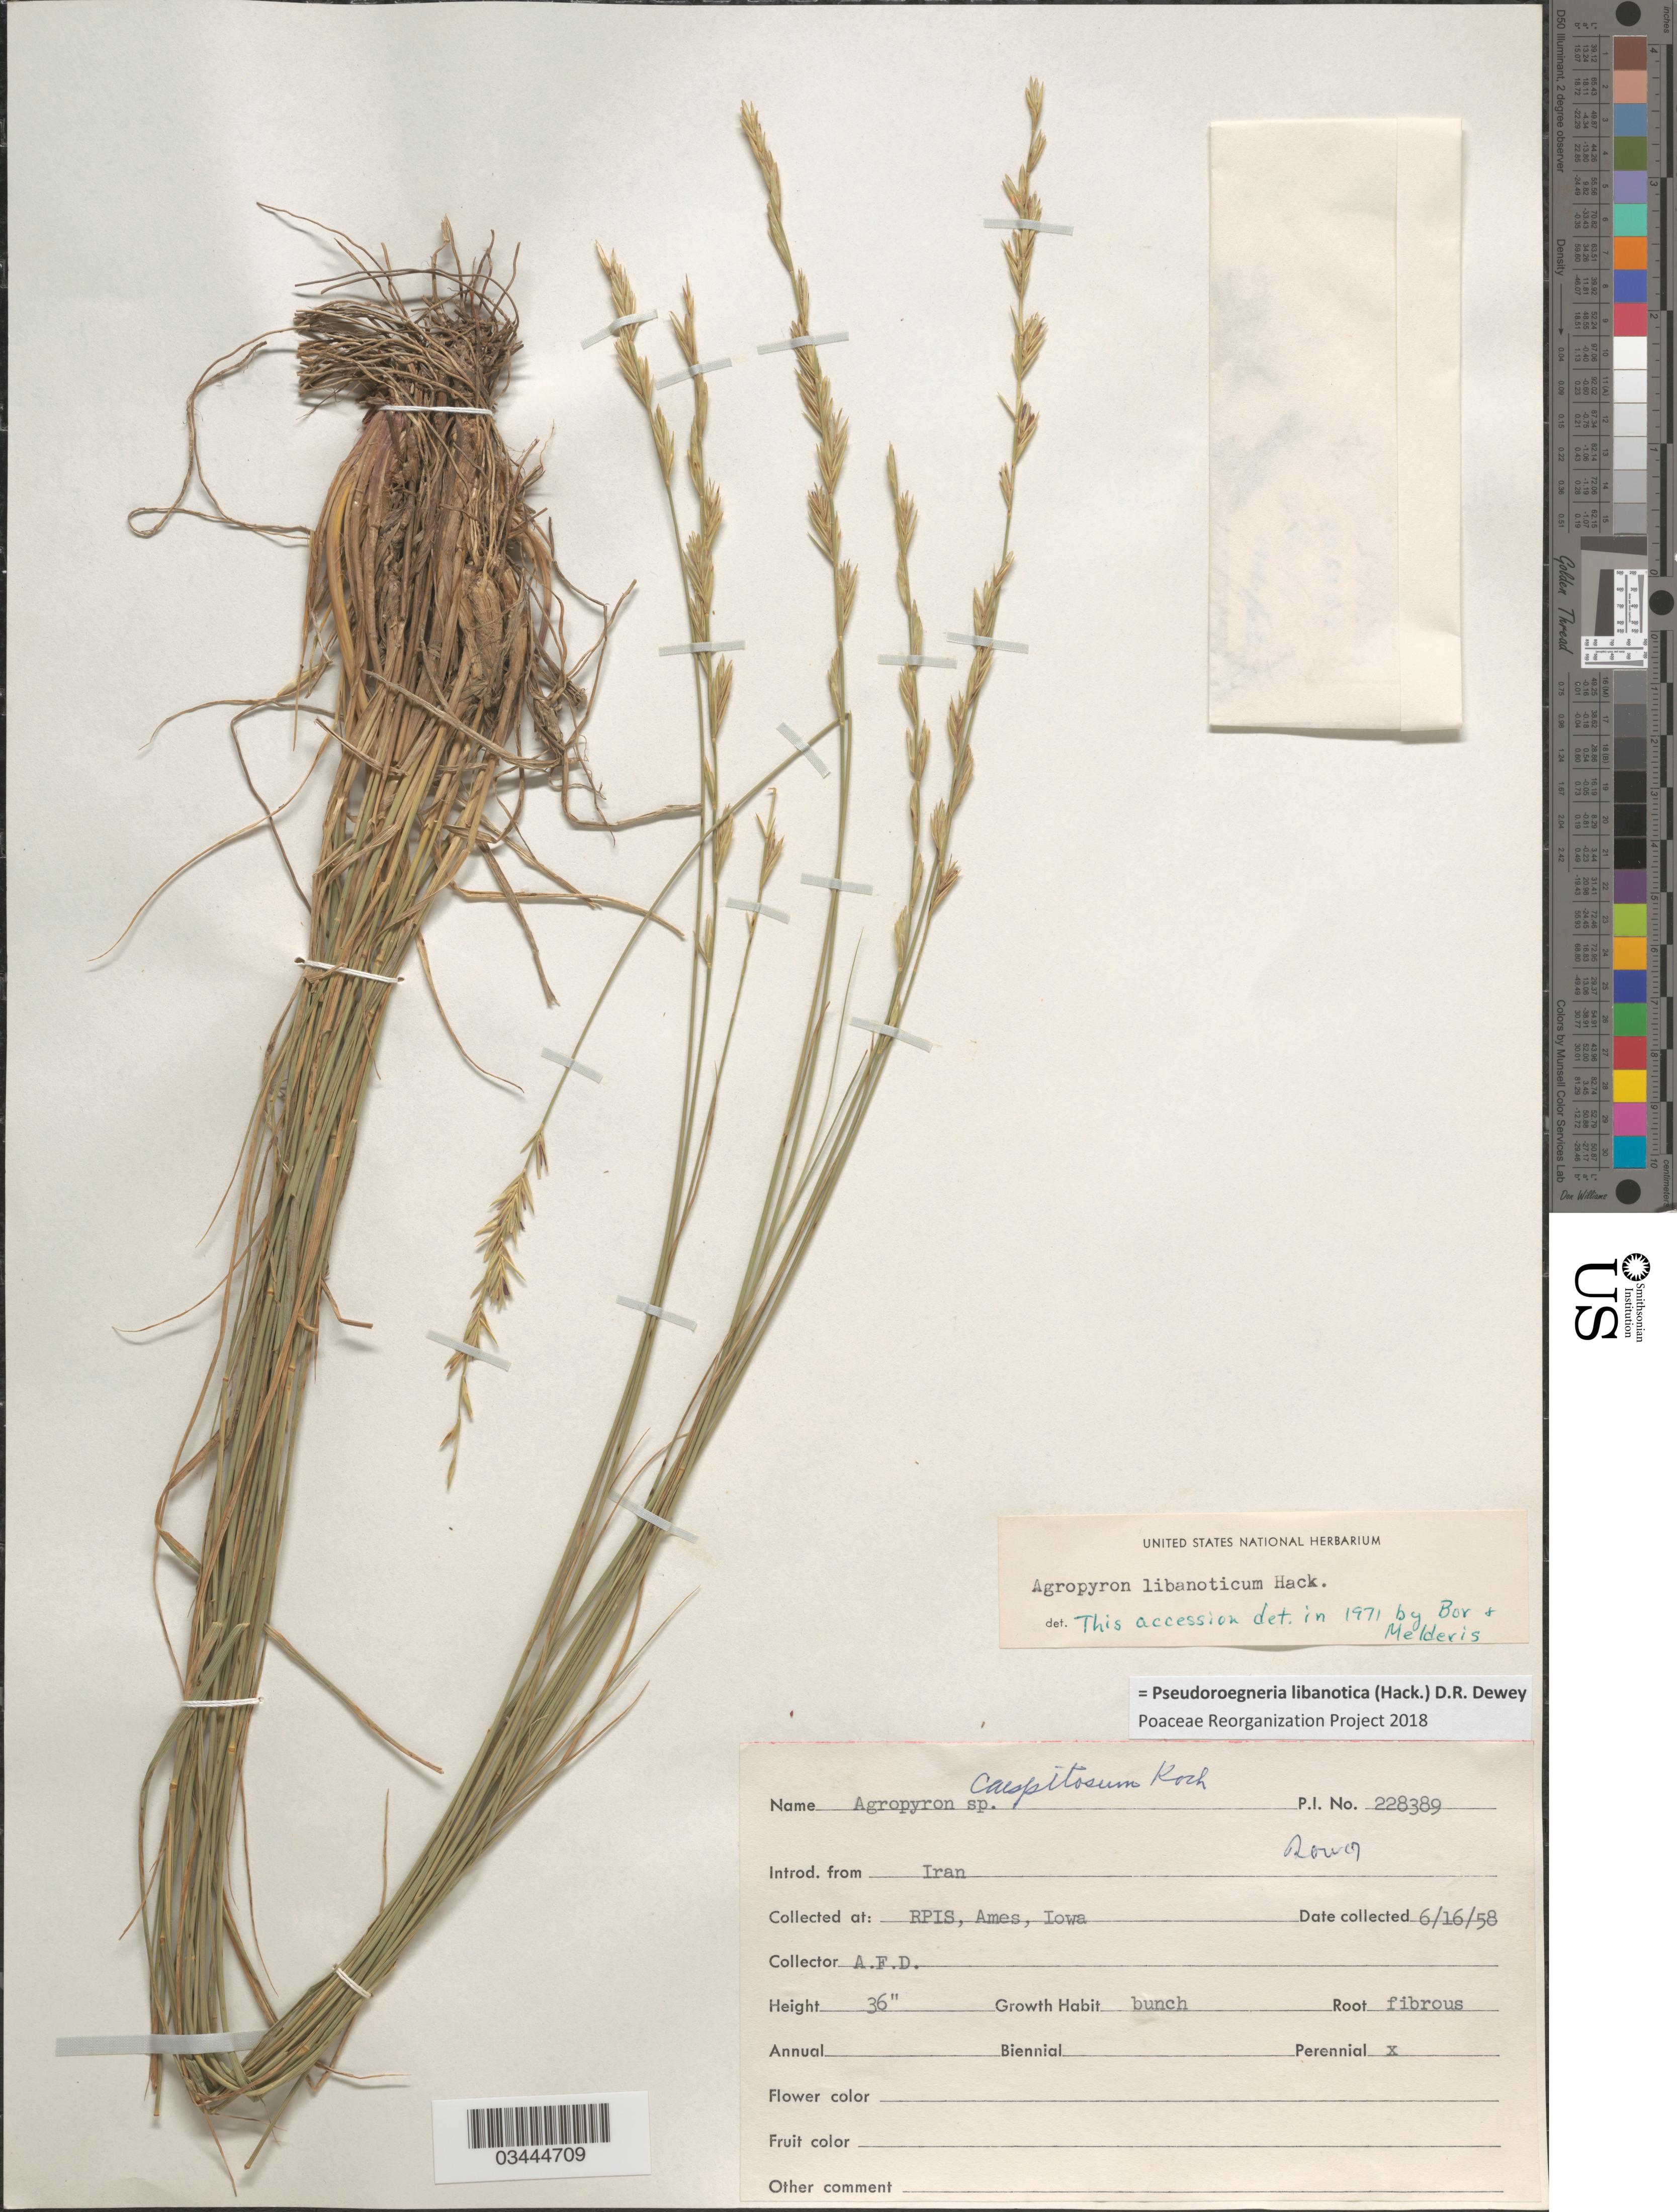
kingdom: Plantae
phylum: Tracheophyta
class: Liliopsida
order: Poales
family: Poaceae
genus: Pseudoroegneria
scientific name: Pseudoroegneria libanotica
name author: (Hack.) Dewey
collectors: A. D.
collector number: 228389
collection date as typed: Transcribed d/m/y: 16/6/58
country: United States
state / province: Iowa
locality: RPIS, Ames.